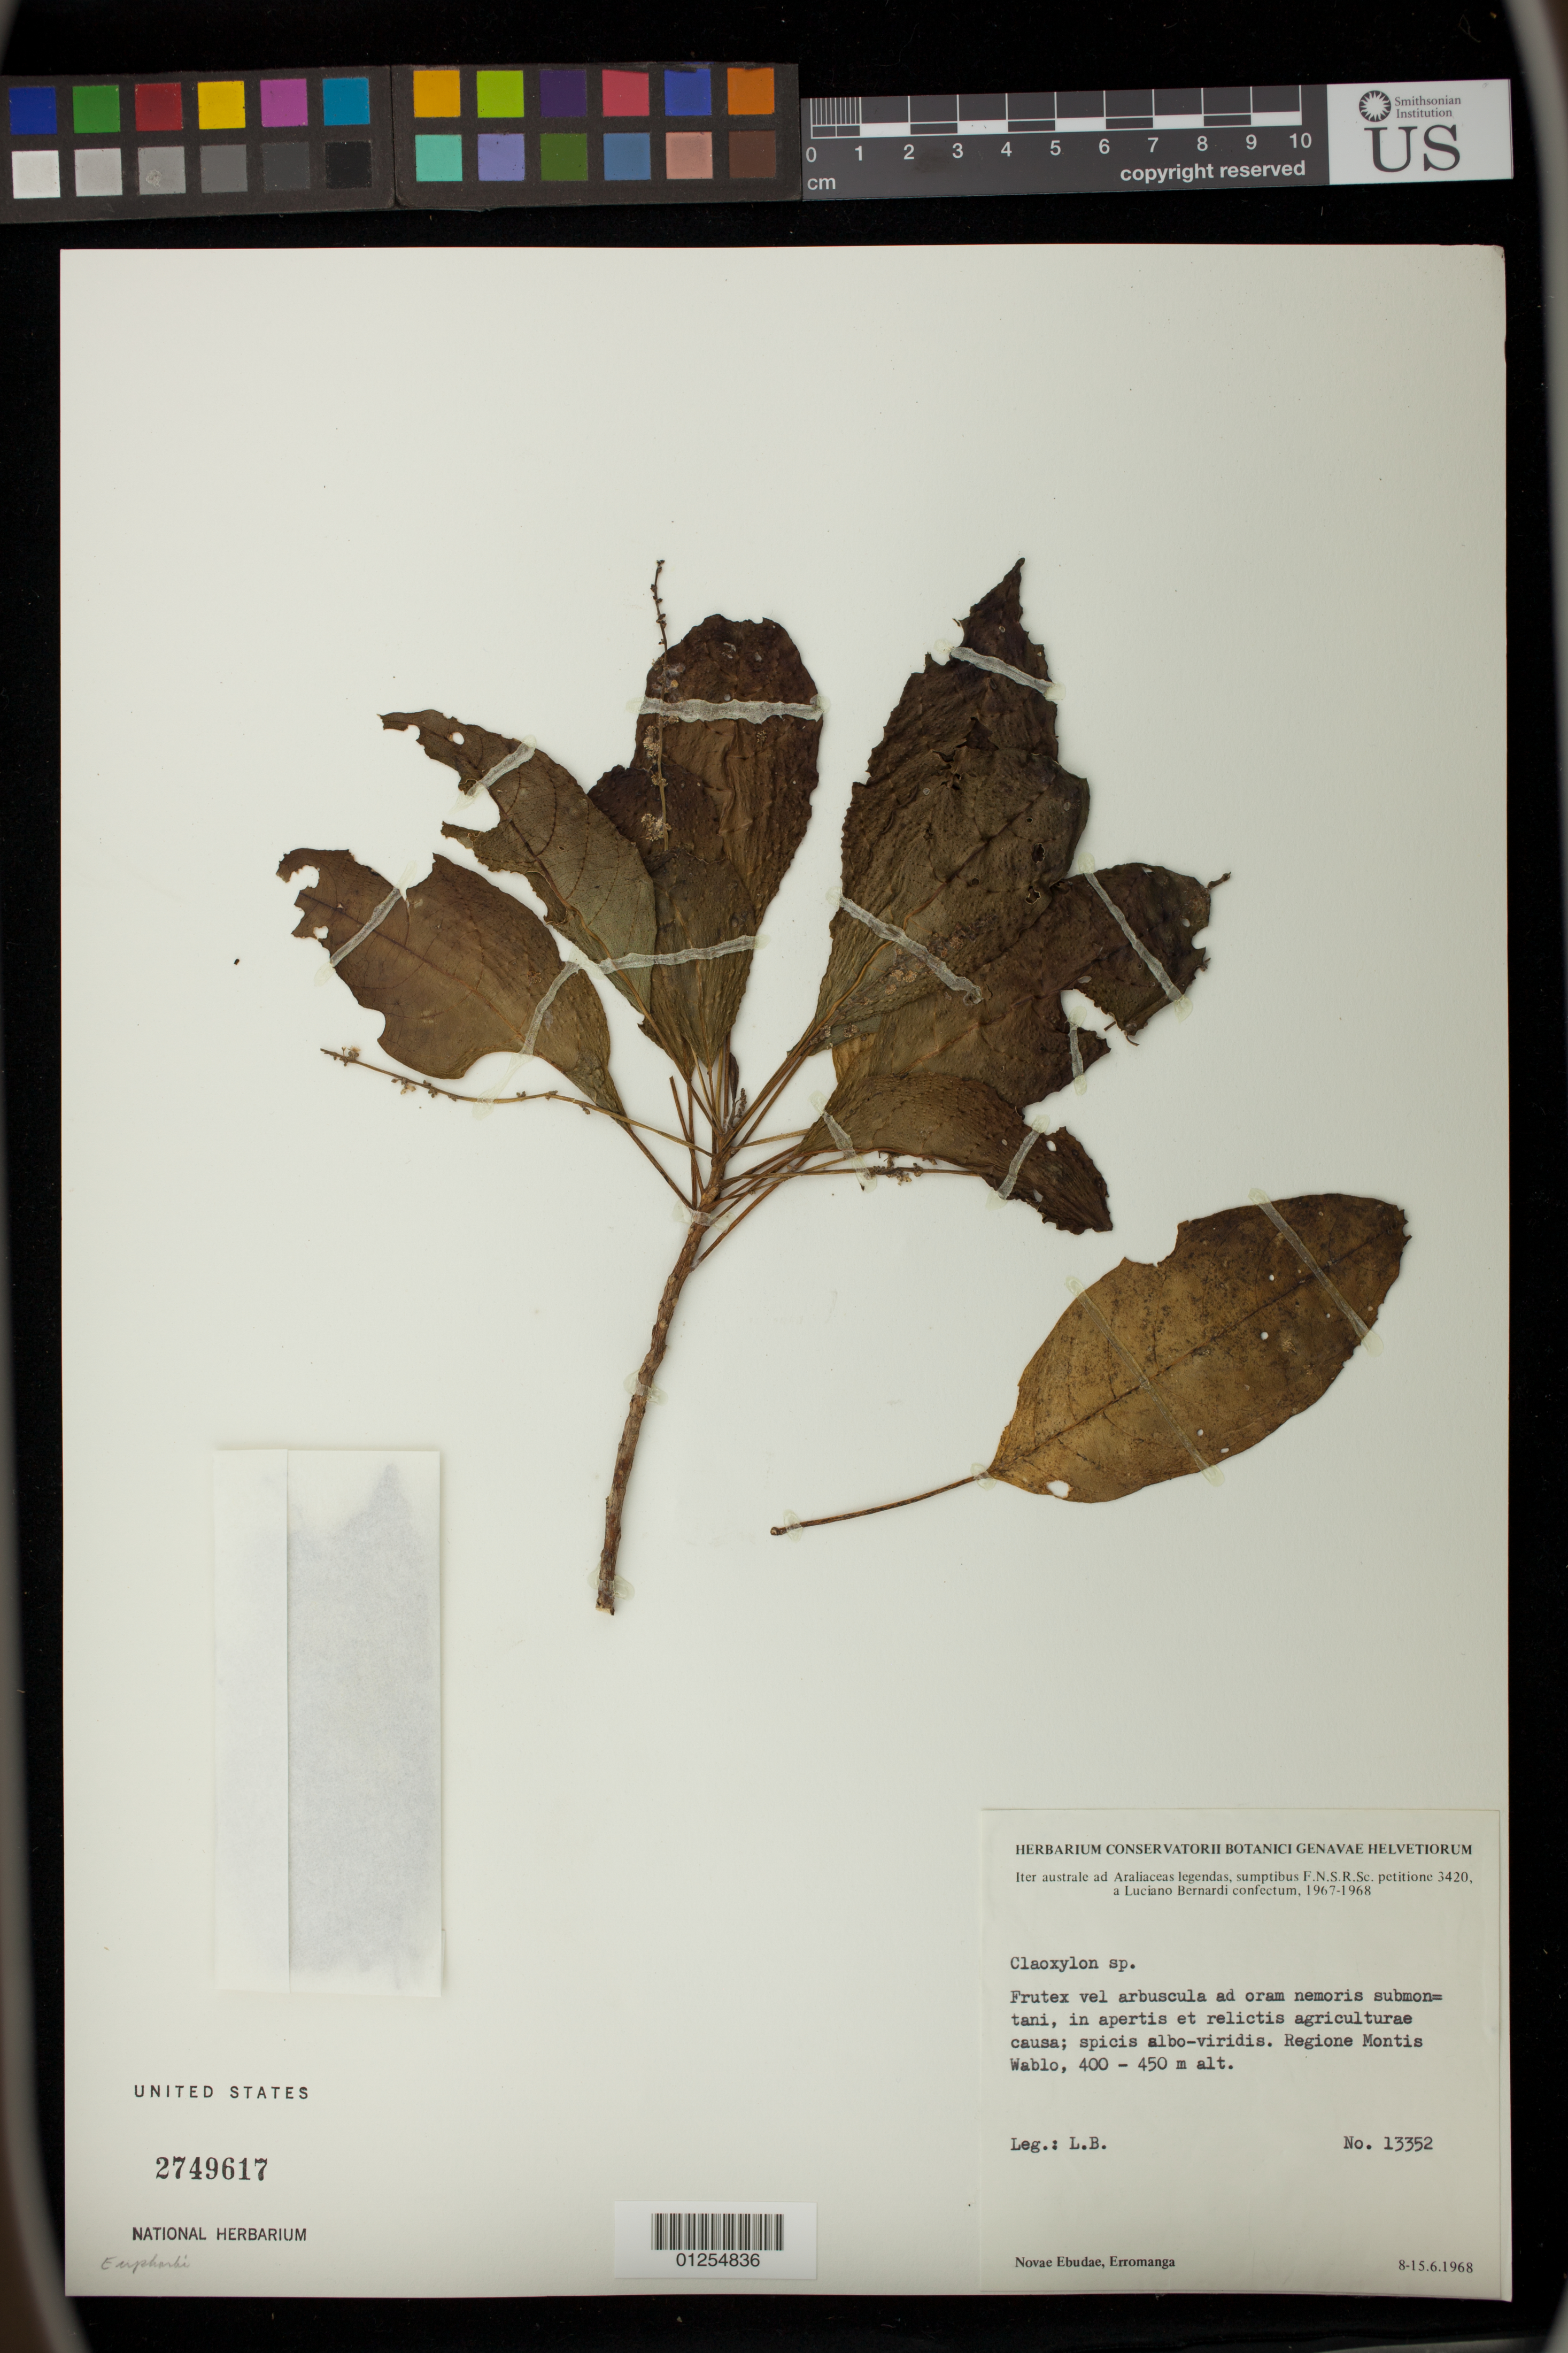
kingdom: Plantae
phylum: Tracheophyta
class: Magnoliopsida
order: Malpighiales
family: Euphorbiaceae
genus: Claoxylon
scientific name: Claoxylon sp.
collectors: L. Bernardi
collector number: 13352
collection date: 1968-06-08/1968-06-15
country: Vanuatu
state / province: Tafea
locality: Frutex vel arbuscula ad oram nemoris submontani, in apertis et relictis agriculturae causa; spicis albo-viridis. Regione Montis Wablo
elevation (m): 400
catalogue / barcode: US 2749617